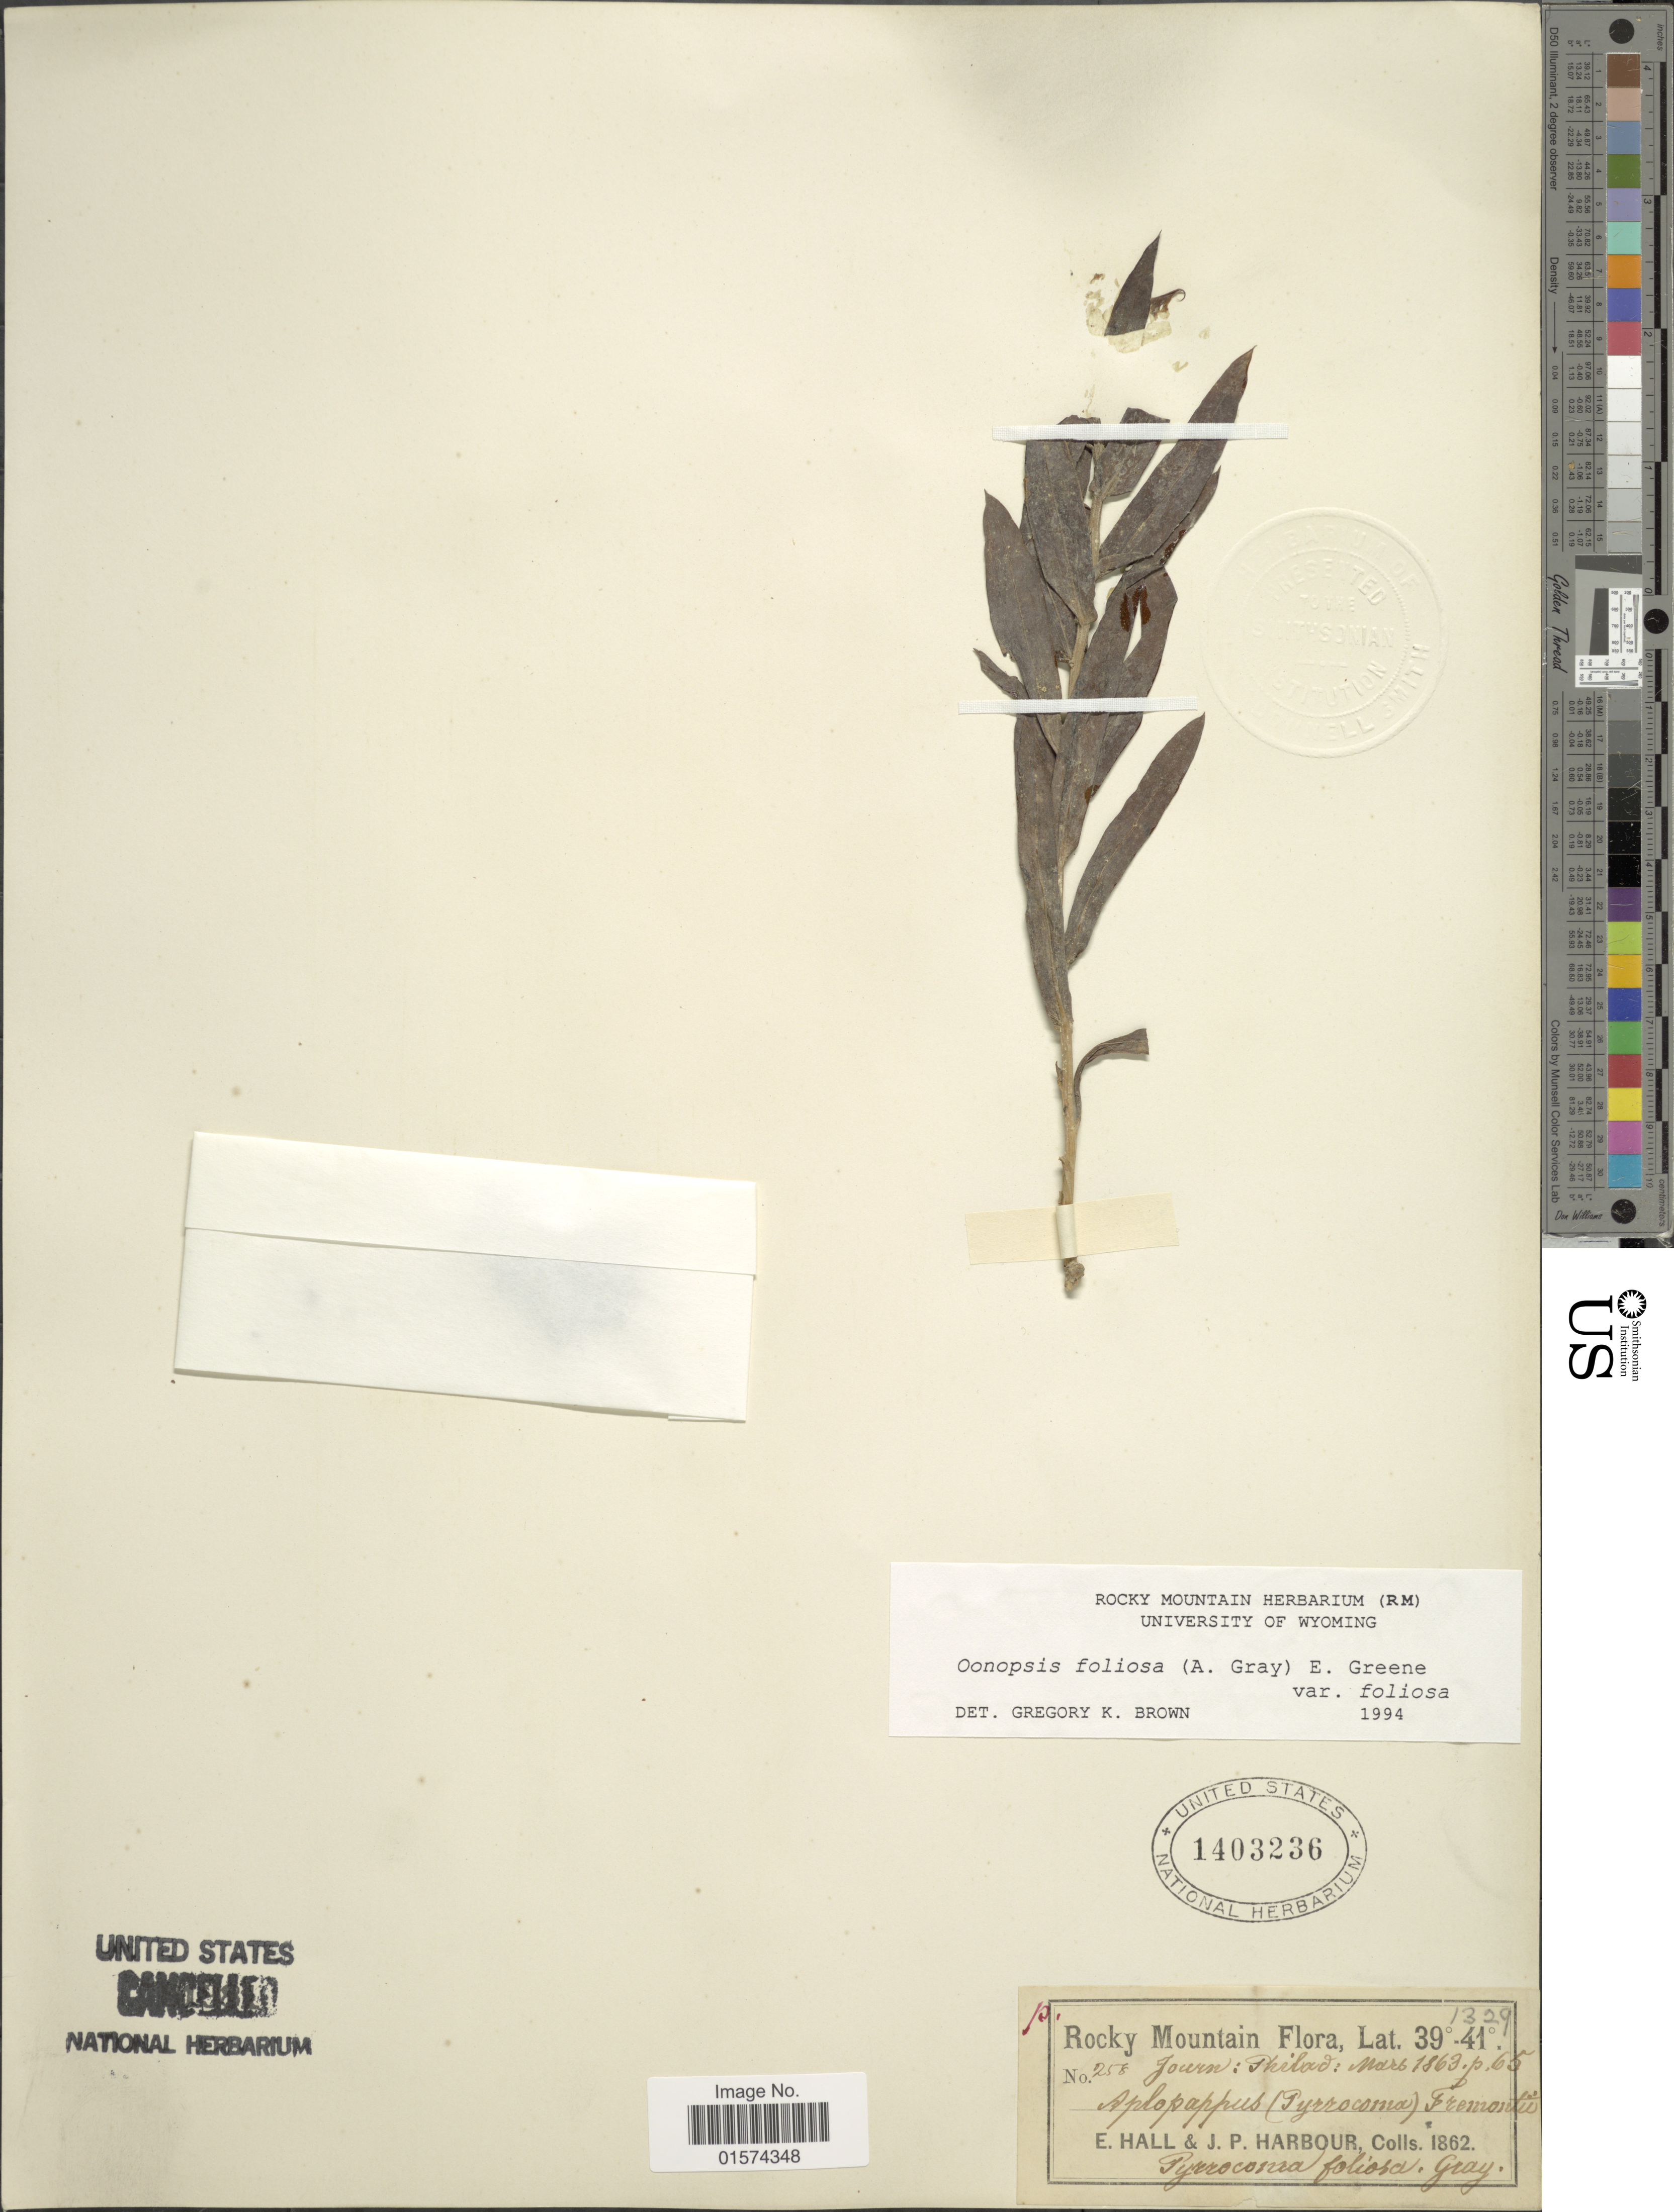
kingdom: Plantae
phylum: Tracheophyta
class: Magnoliopsida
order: Asterales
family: Asteraceae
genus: Oonopsis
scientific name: Oonopsis foliosa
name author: Greene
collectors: E. Hall & J. Harbour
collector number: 1329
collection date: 1862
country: United States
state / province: Colorado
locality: Rocky Mtns.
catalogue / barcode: US 1403236